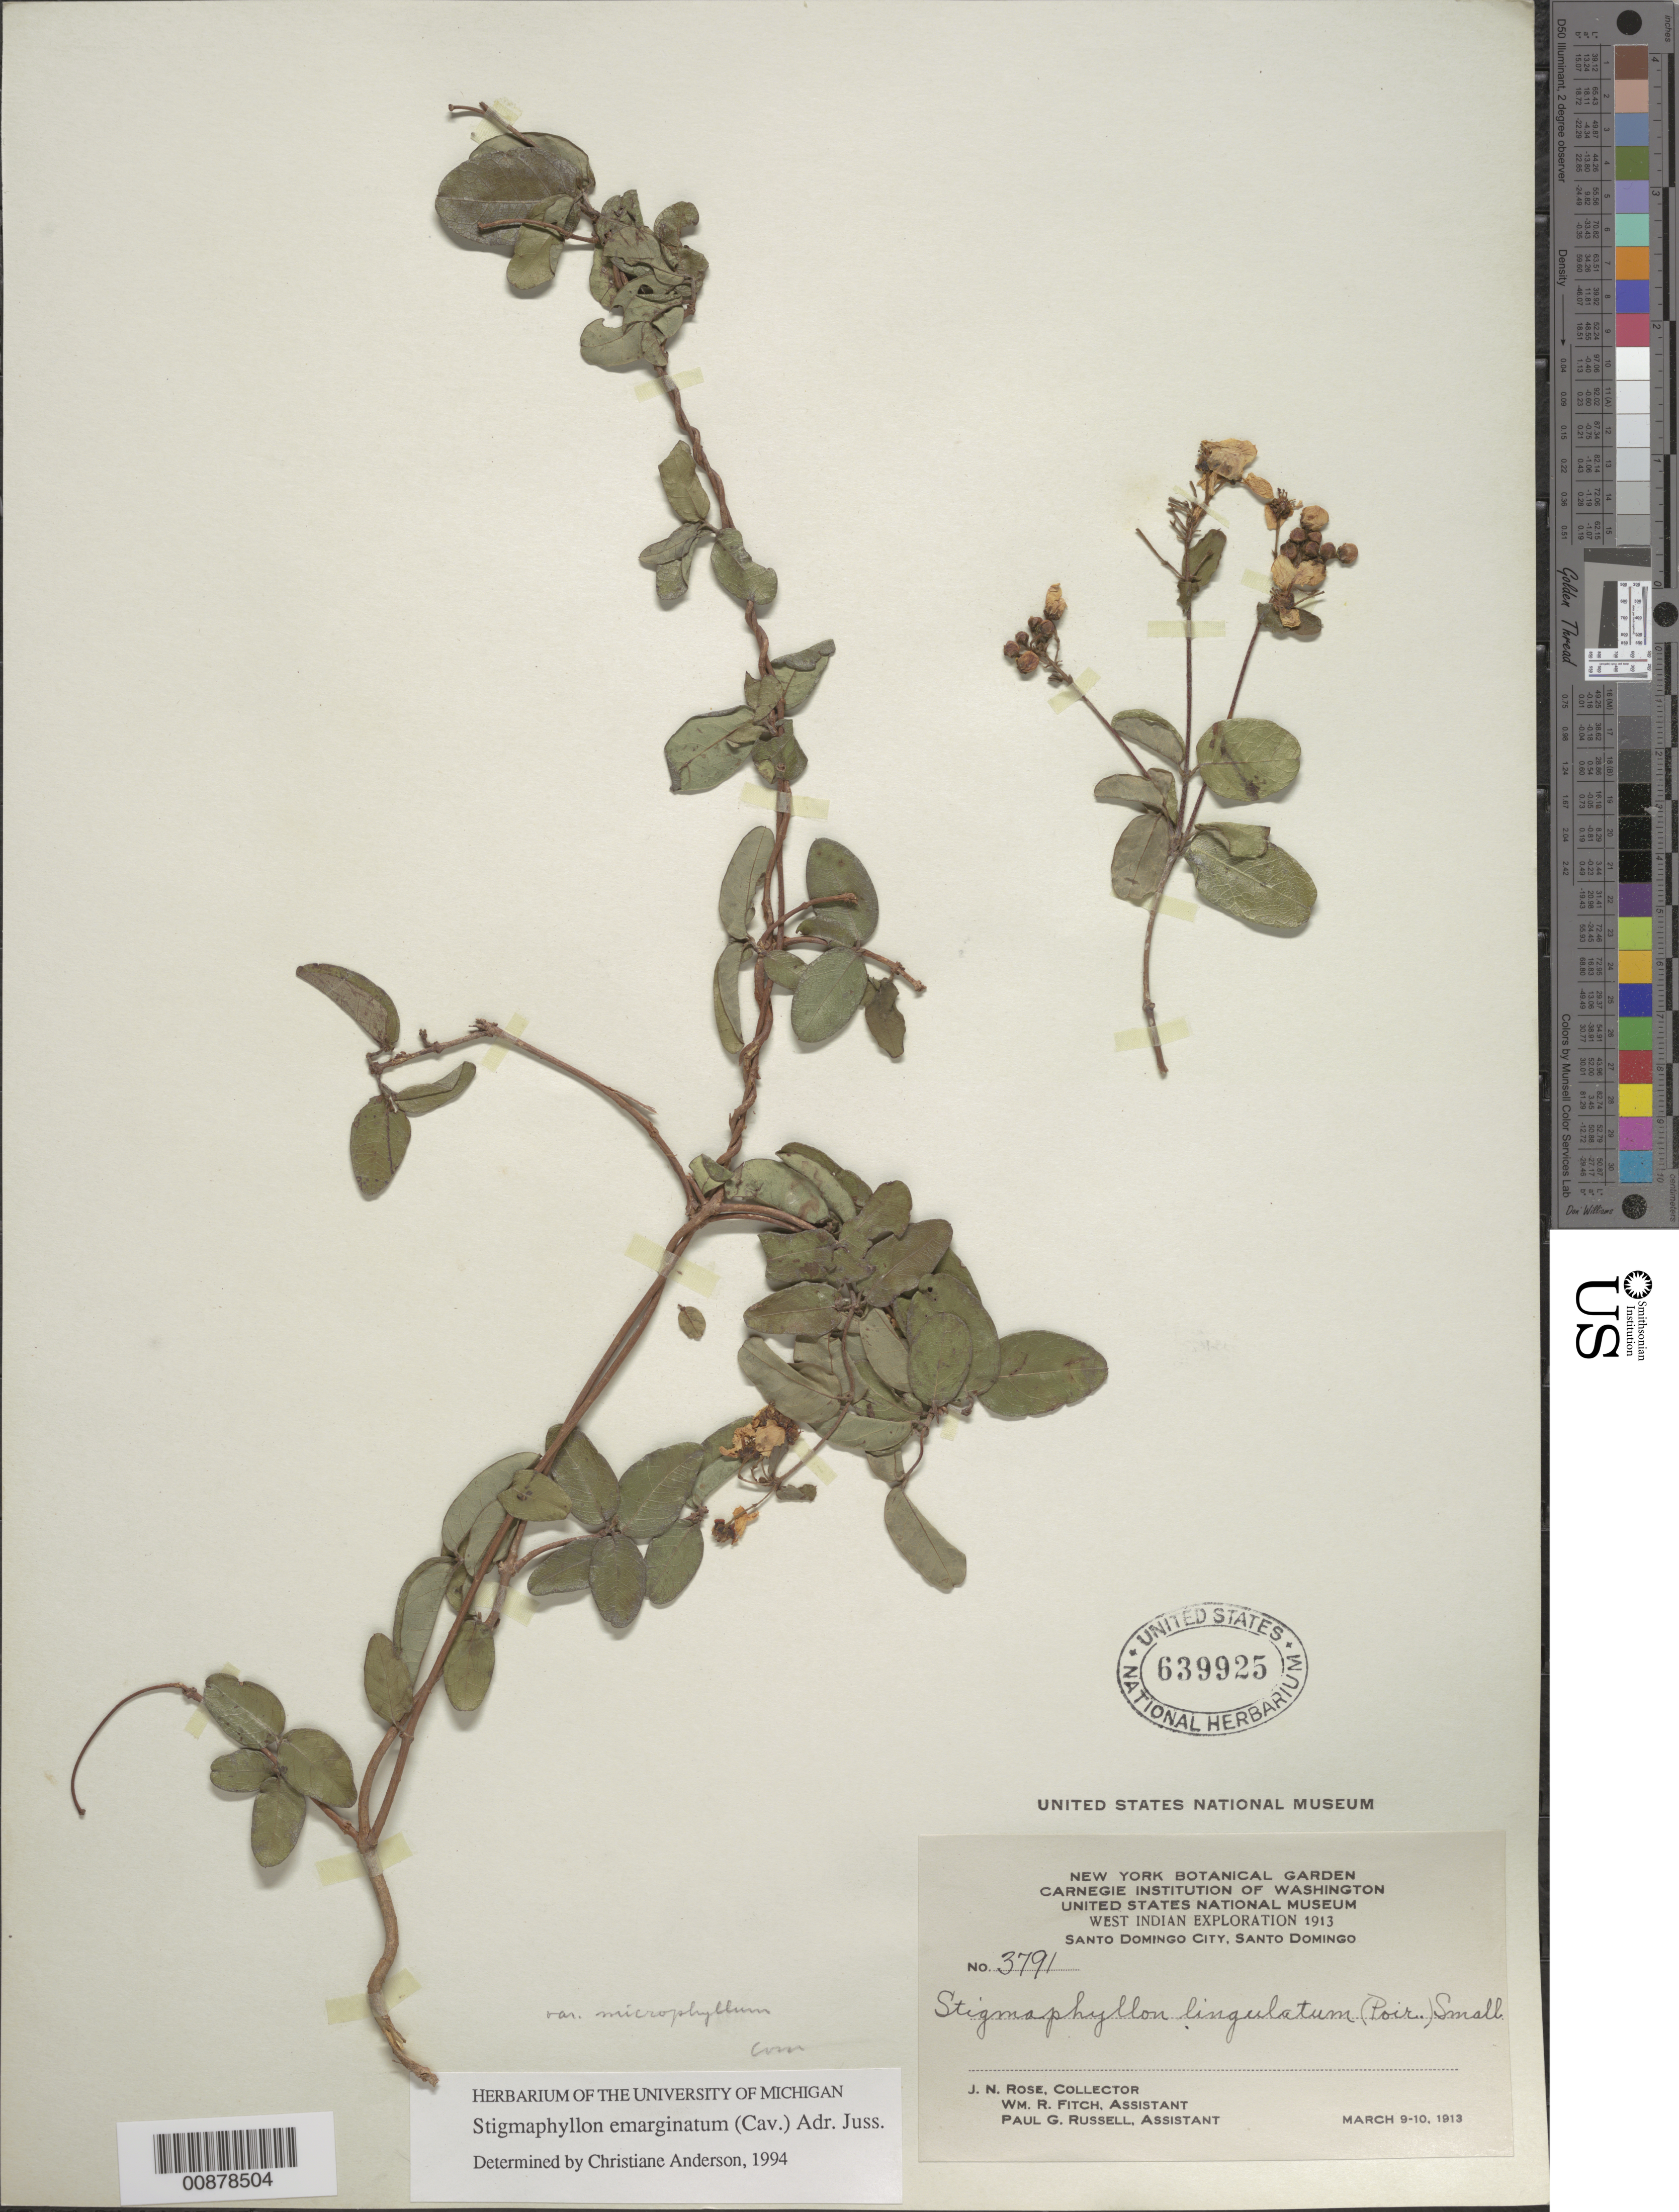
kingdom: Plantae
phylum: Tracheophyta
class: Magnoliopsida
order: Malpighiales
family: Malpighiaceae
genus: Stigmaphyllon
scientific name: Stigmaphyllon emarginatum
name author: (Cav.) A. Juss.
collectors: J. N. Rose, W. R. Fitch & P. G. Russell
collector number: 3791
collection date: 1913-03-09/1913-03-10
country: Dominican Republic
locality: Santo Domingo City, Santo Domingo.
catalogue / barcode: US 639925